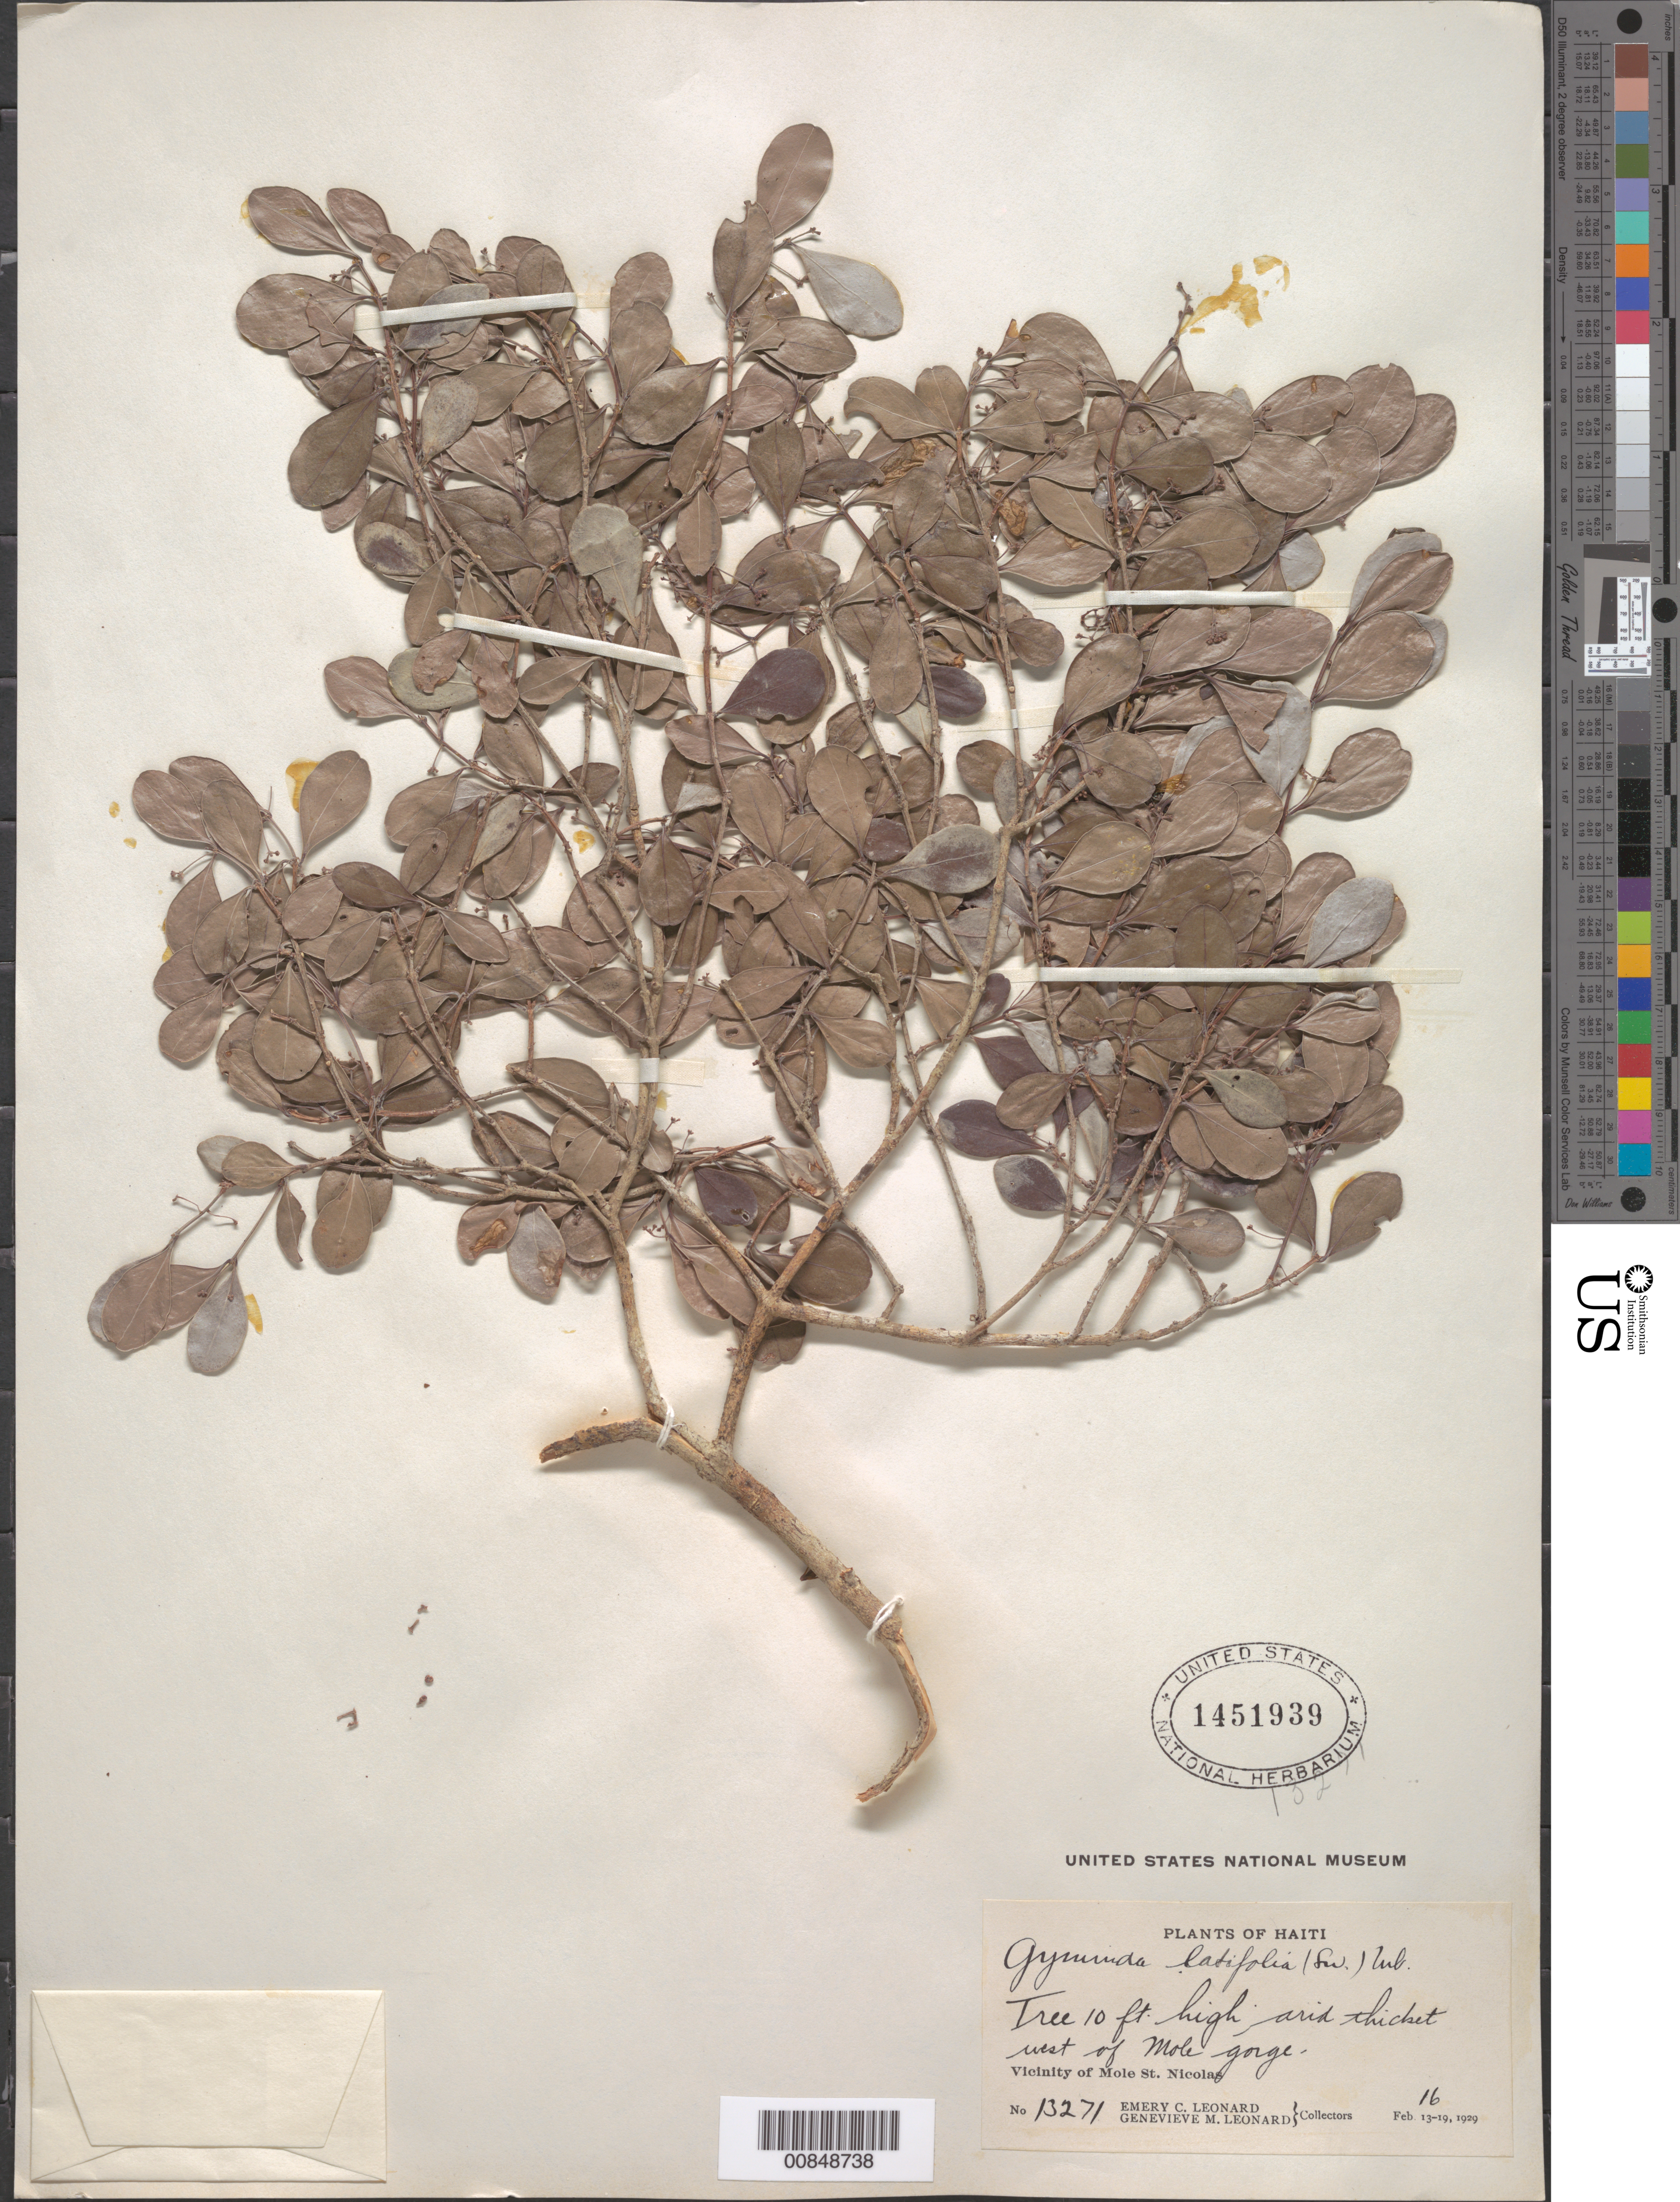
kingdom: Plantae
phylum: Tracheophyta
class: Magnoliopsida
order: Celastrales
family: Celastraceae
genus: Gyminda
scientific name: Gyminda latifolia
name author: (Sw.) Urb.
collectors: E. C. Leonard & G. M. Leonard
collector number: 13271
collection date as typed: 16 Feb 1929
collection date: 1929-02-16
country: Haiti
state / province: Nord-Ouest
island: Hispaniola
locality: Vicinity of Mole St. Nicolas, W of Mole gorge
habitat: Arid thicket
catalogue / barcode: US 1451939